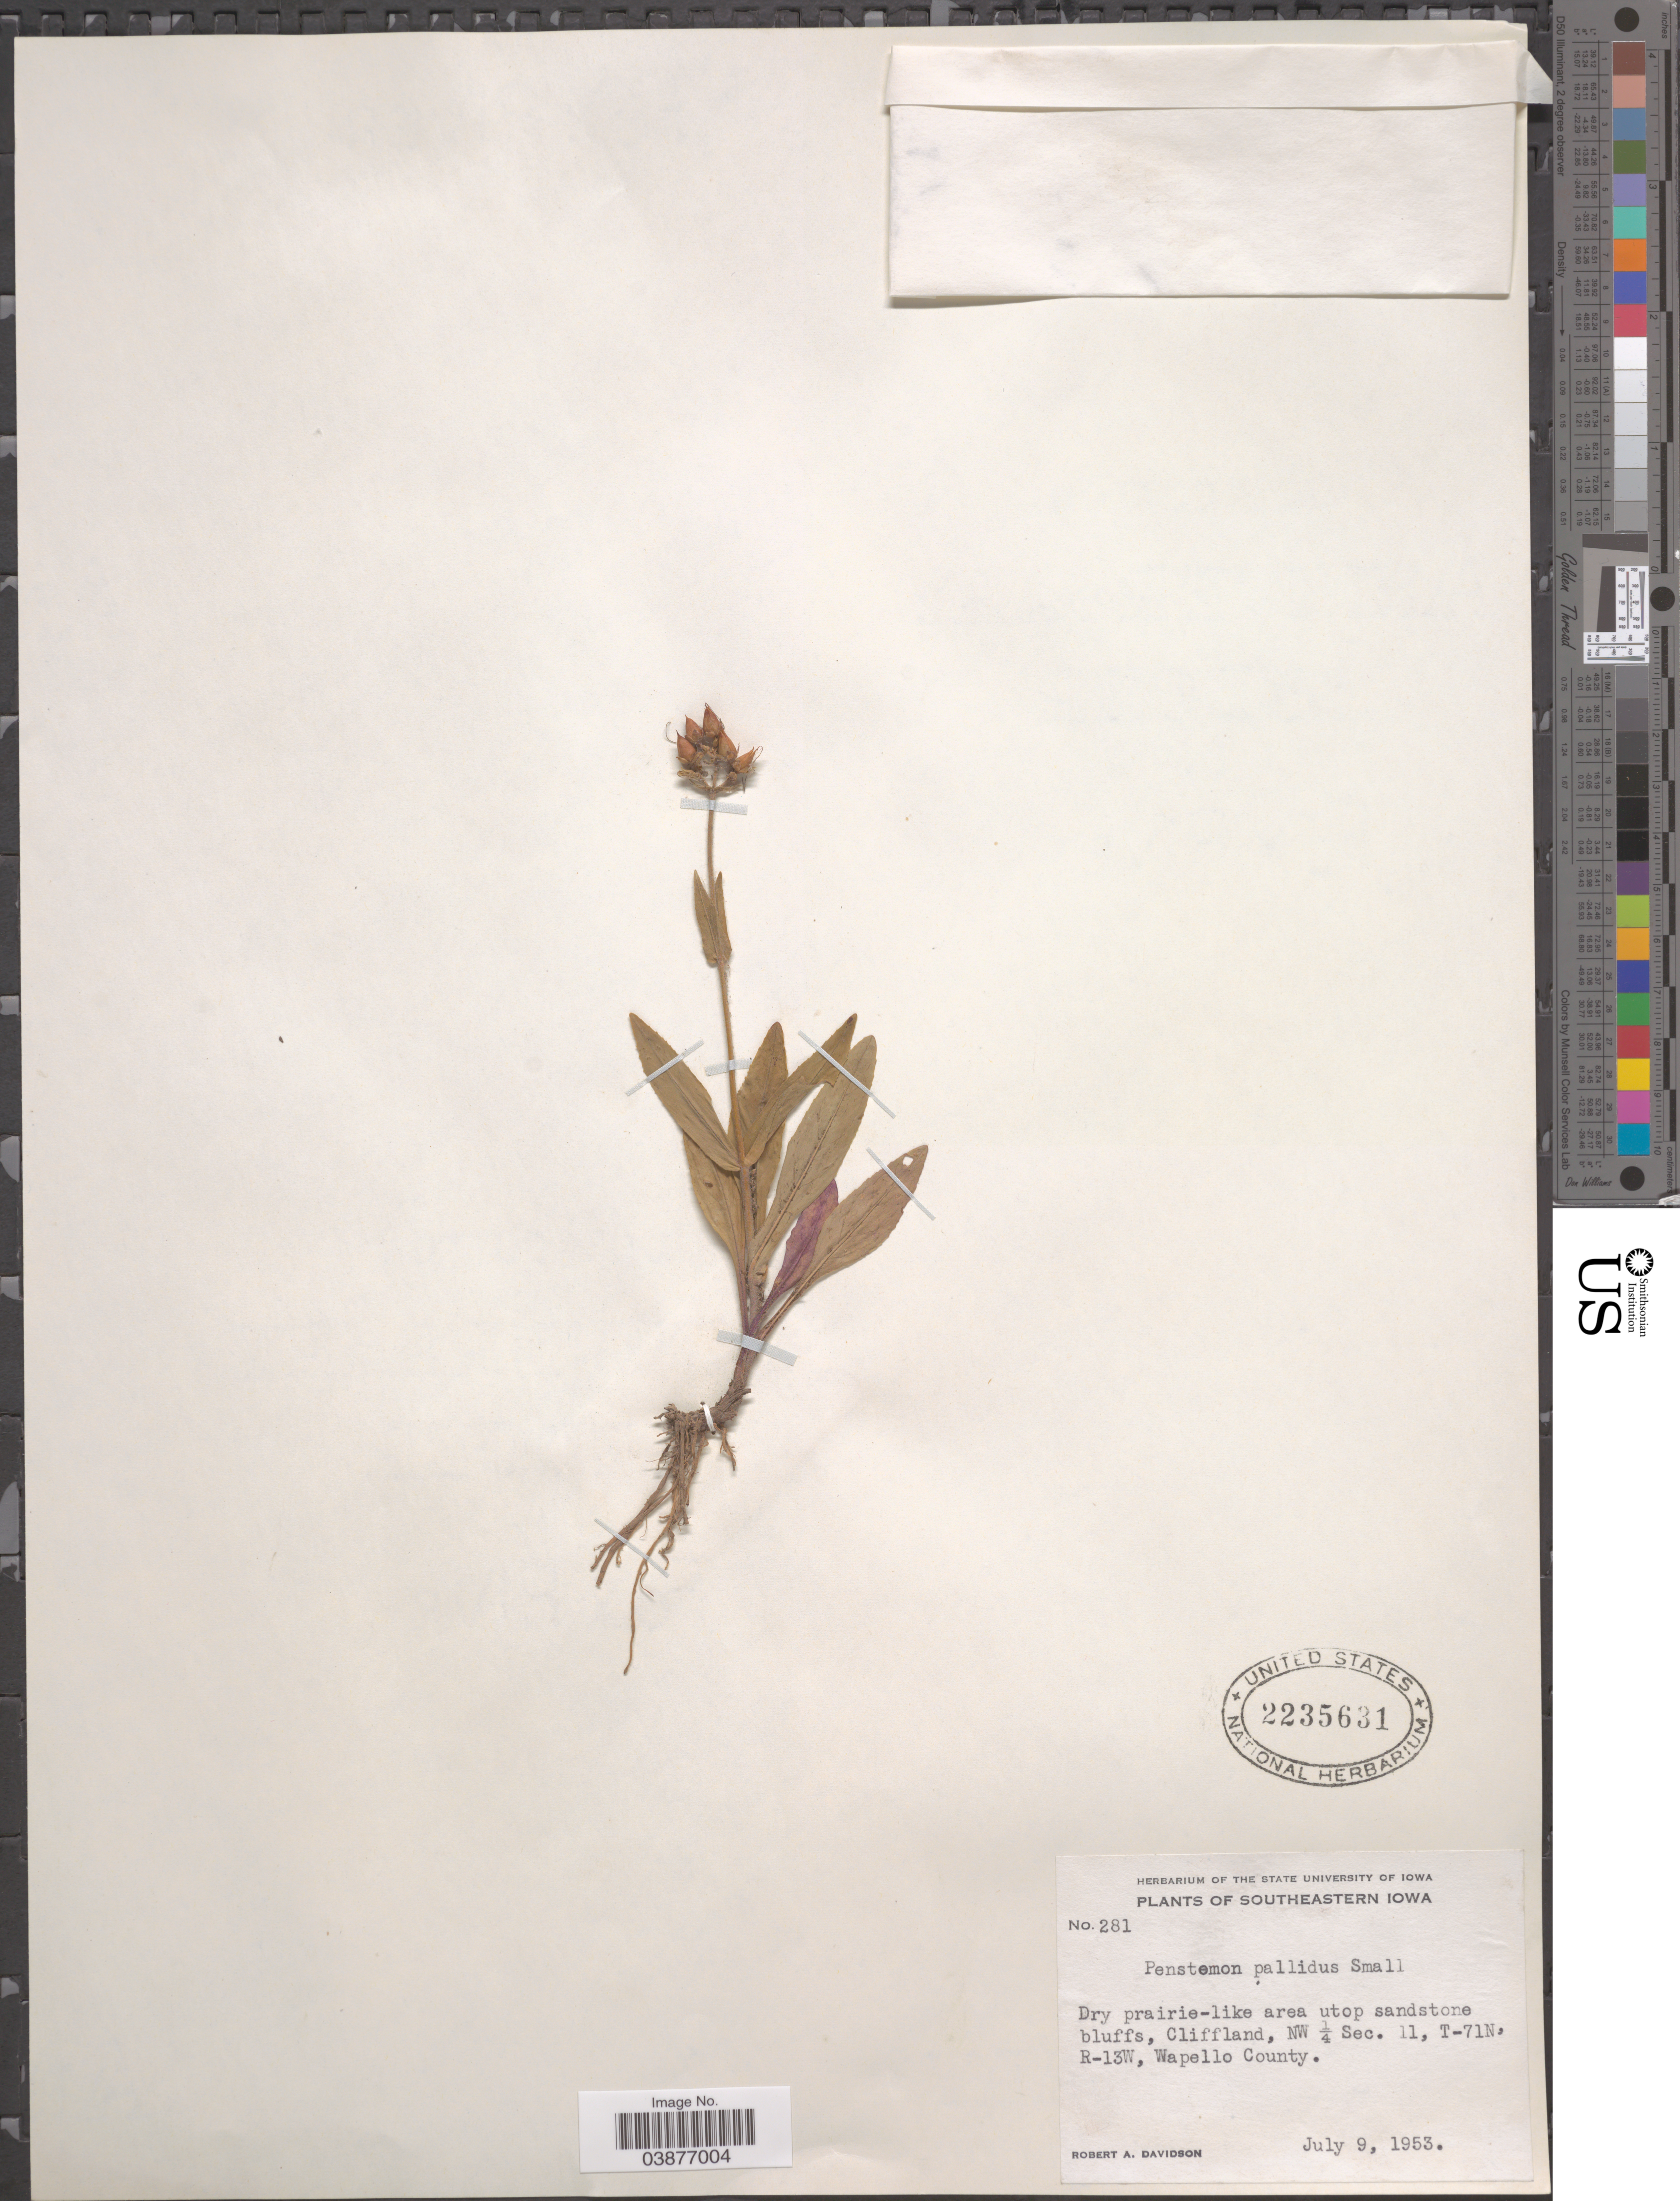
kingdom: Plantae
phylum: Tracheophyta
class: Magnoliopsida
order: Lamiales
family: Plantaginaceae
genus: Penstemon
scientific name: Penstemon pallidus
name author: Small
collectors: R. A. Davidson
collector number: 281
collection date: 1953-07-09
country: United States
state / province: Iowa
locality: Southeastern Iowa. cliffland, NW ¼ Sec. 11, T-71N, R-13W, Wapello County.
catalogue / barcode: US 2235631